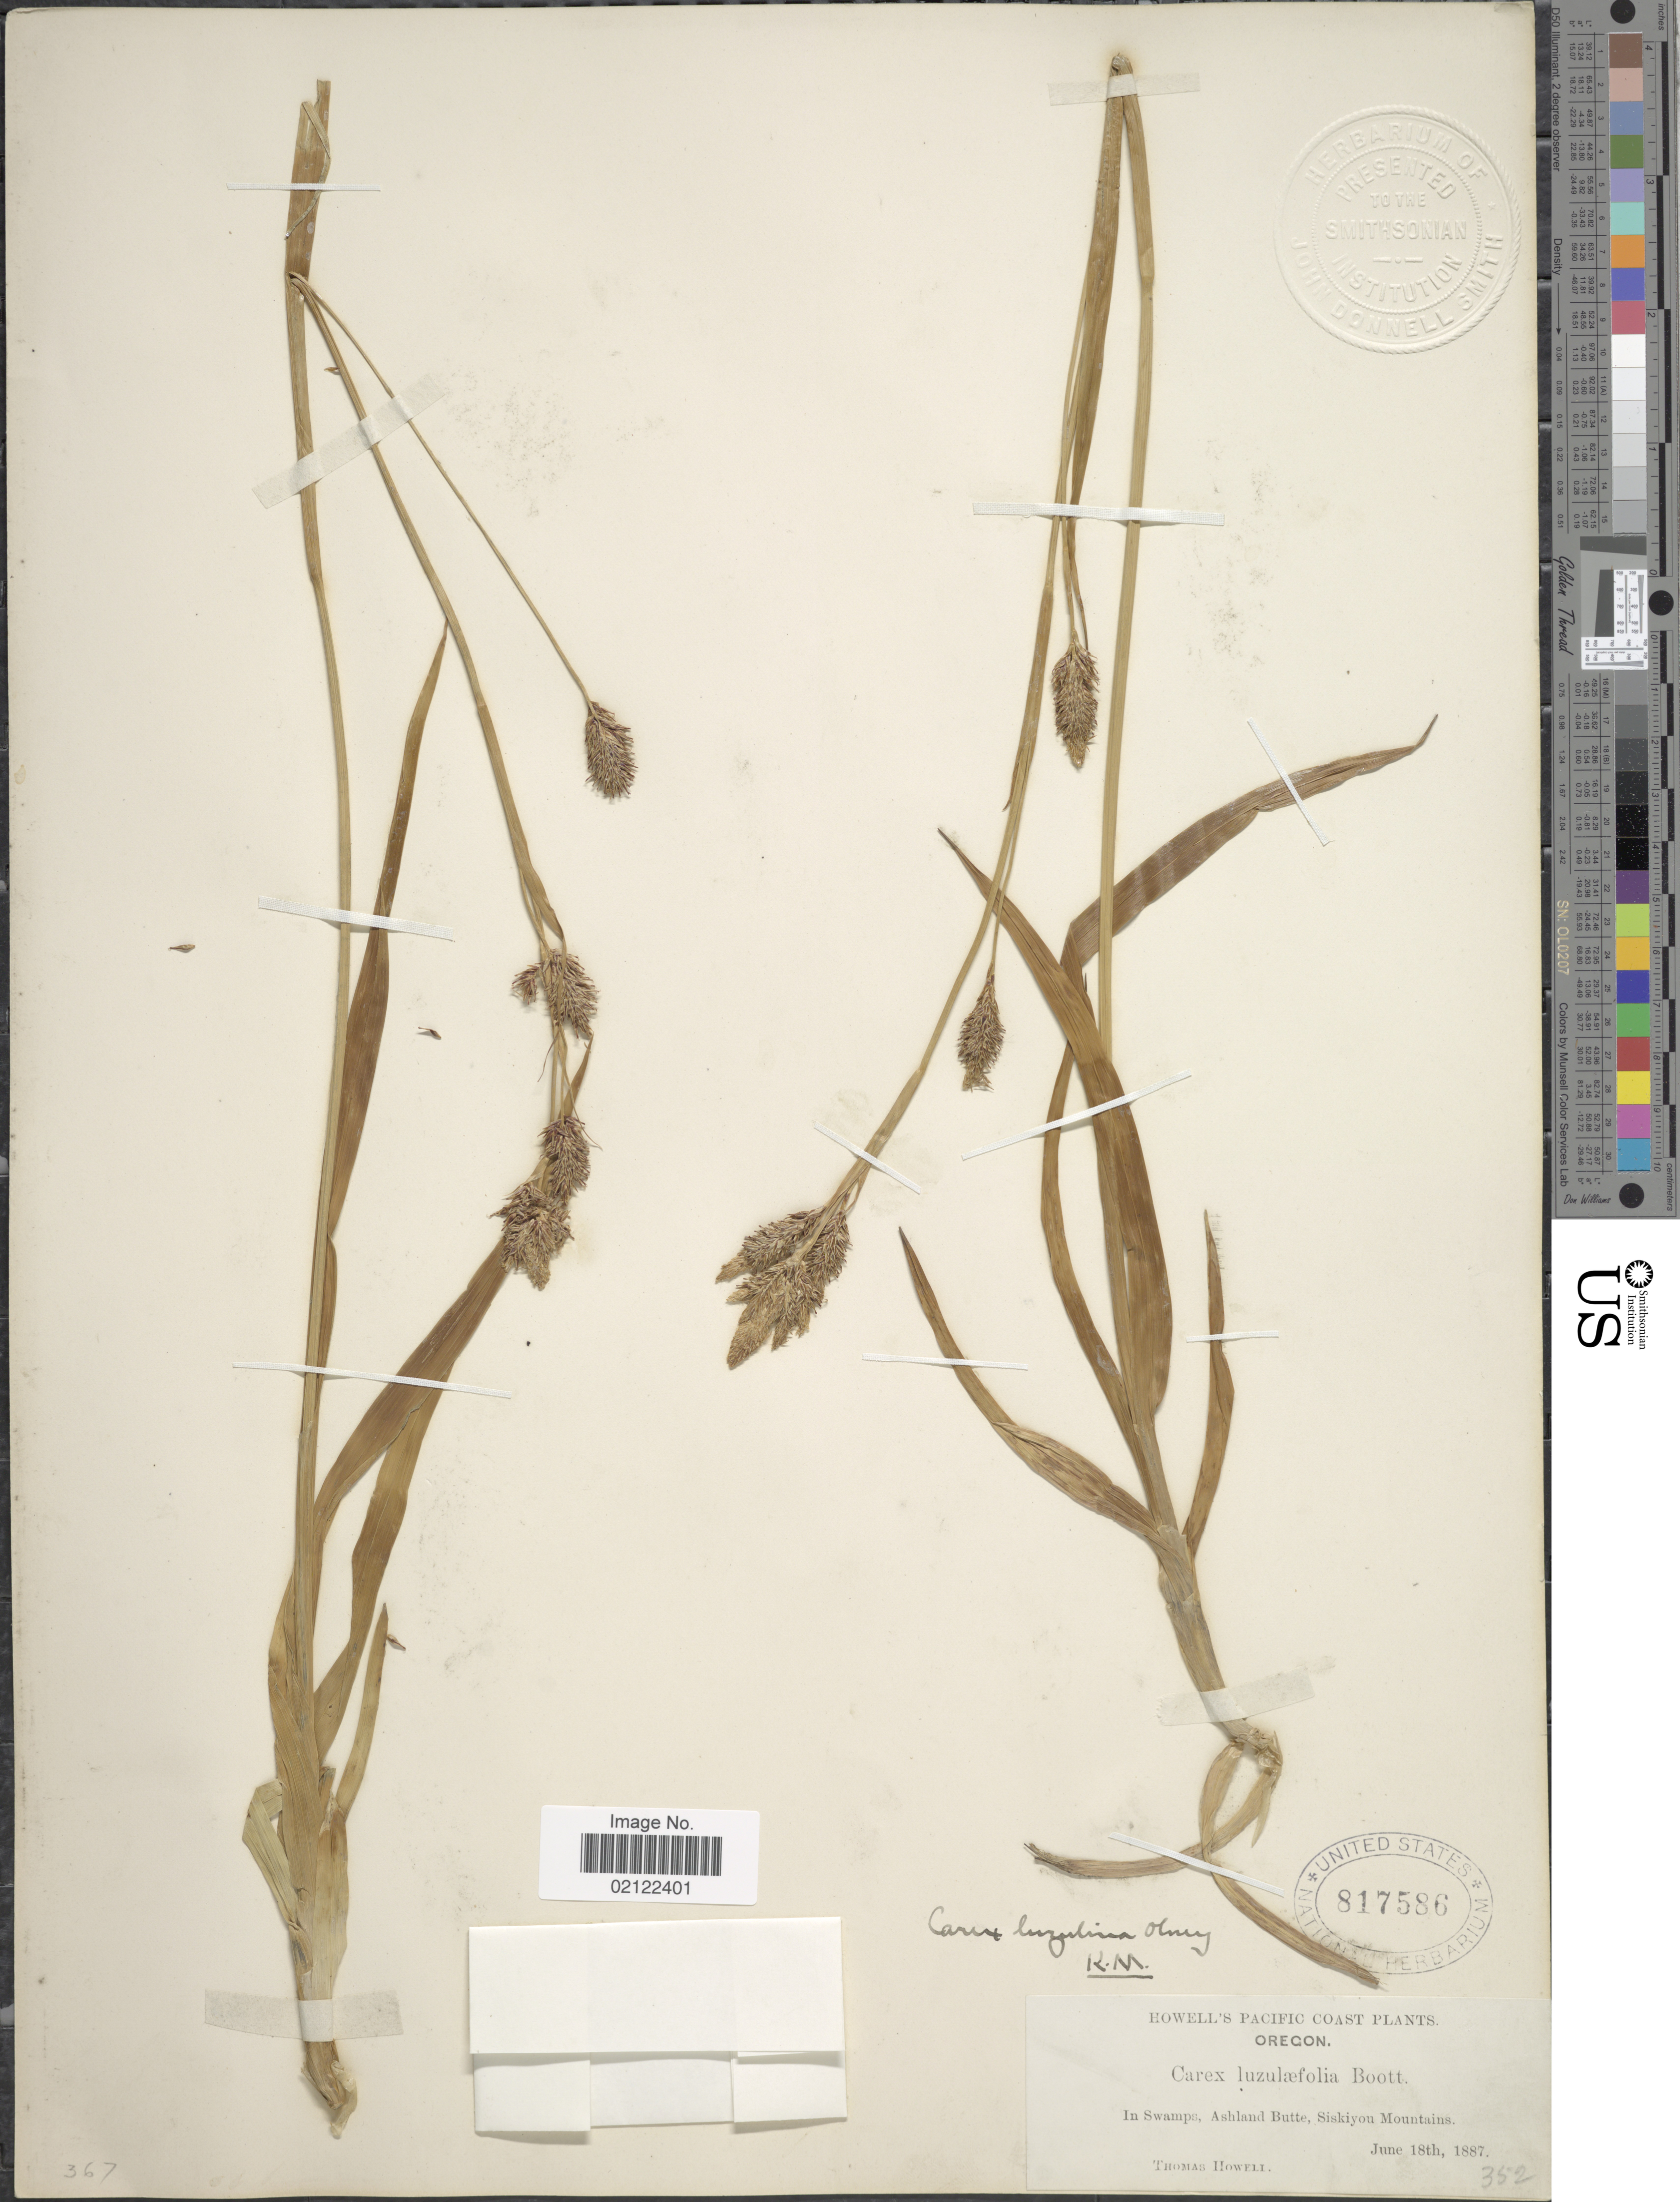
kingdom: Plantae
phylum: Tracheophyta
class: Liliopsida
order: Poales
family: Cyperaceae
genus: Carex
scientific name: Carex luzulina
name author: Olney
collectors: T. Howell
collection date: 1887-06-18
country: United States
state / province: Oregon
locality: Howell's Pacific Coast. Oregon. In Swamps, Ashland Butte, Siskiyou Mountains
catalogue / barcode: US 817586